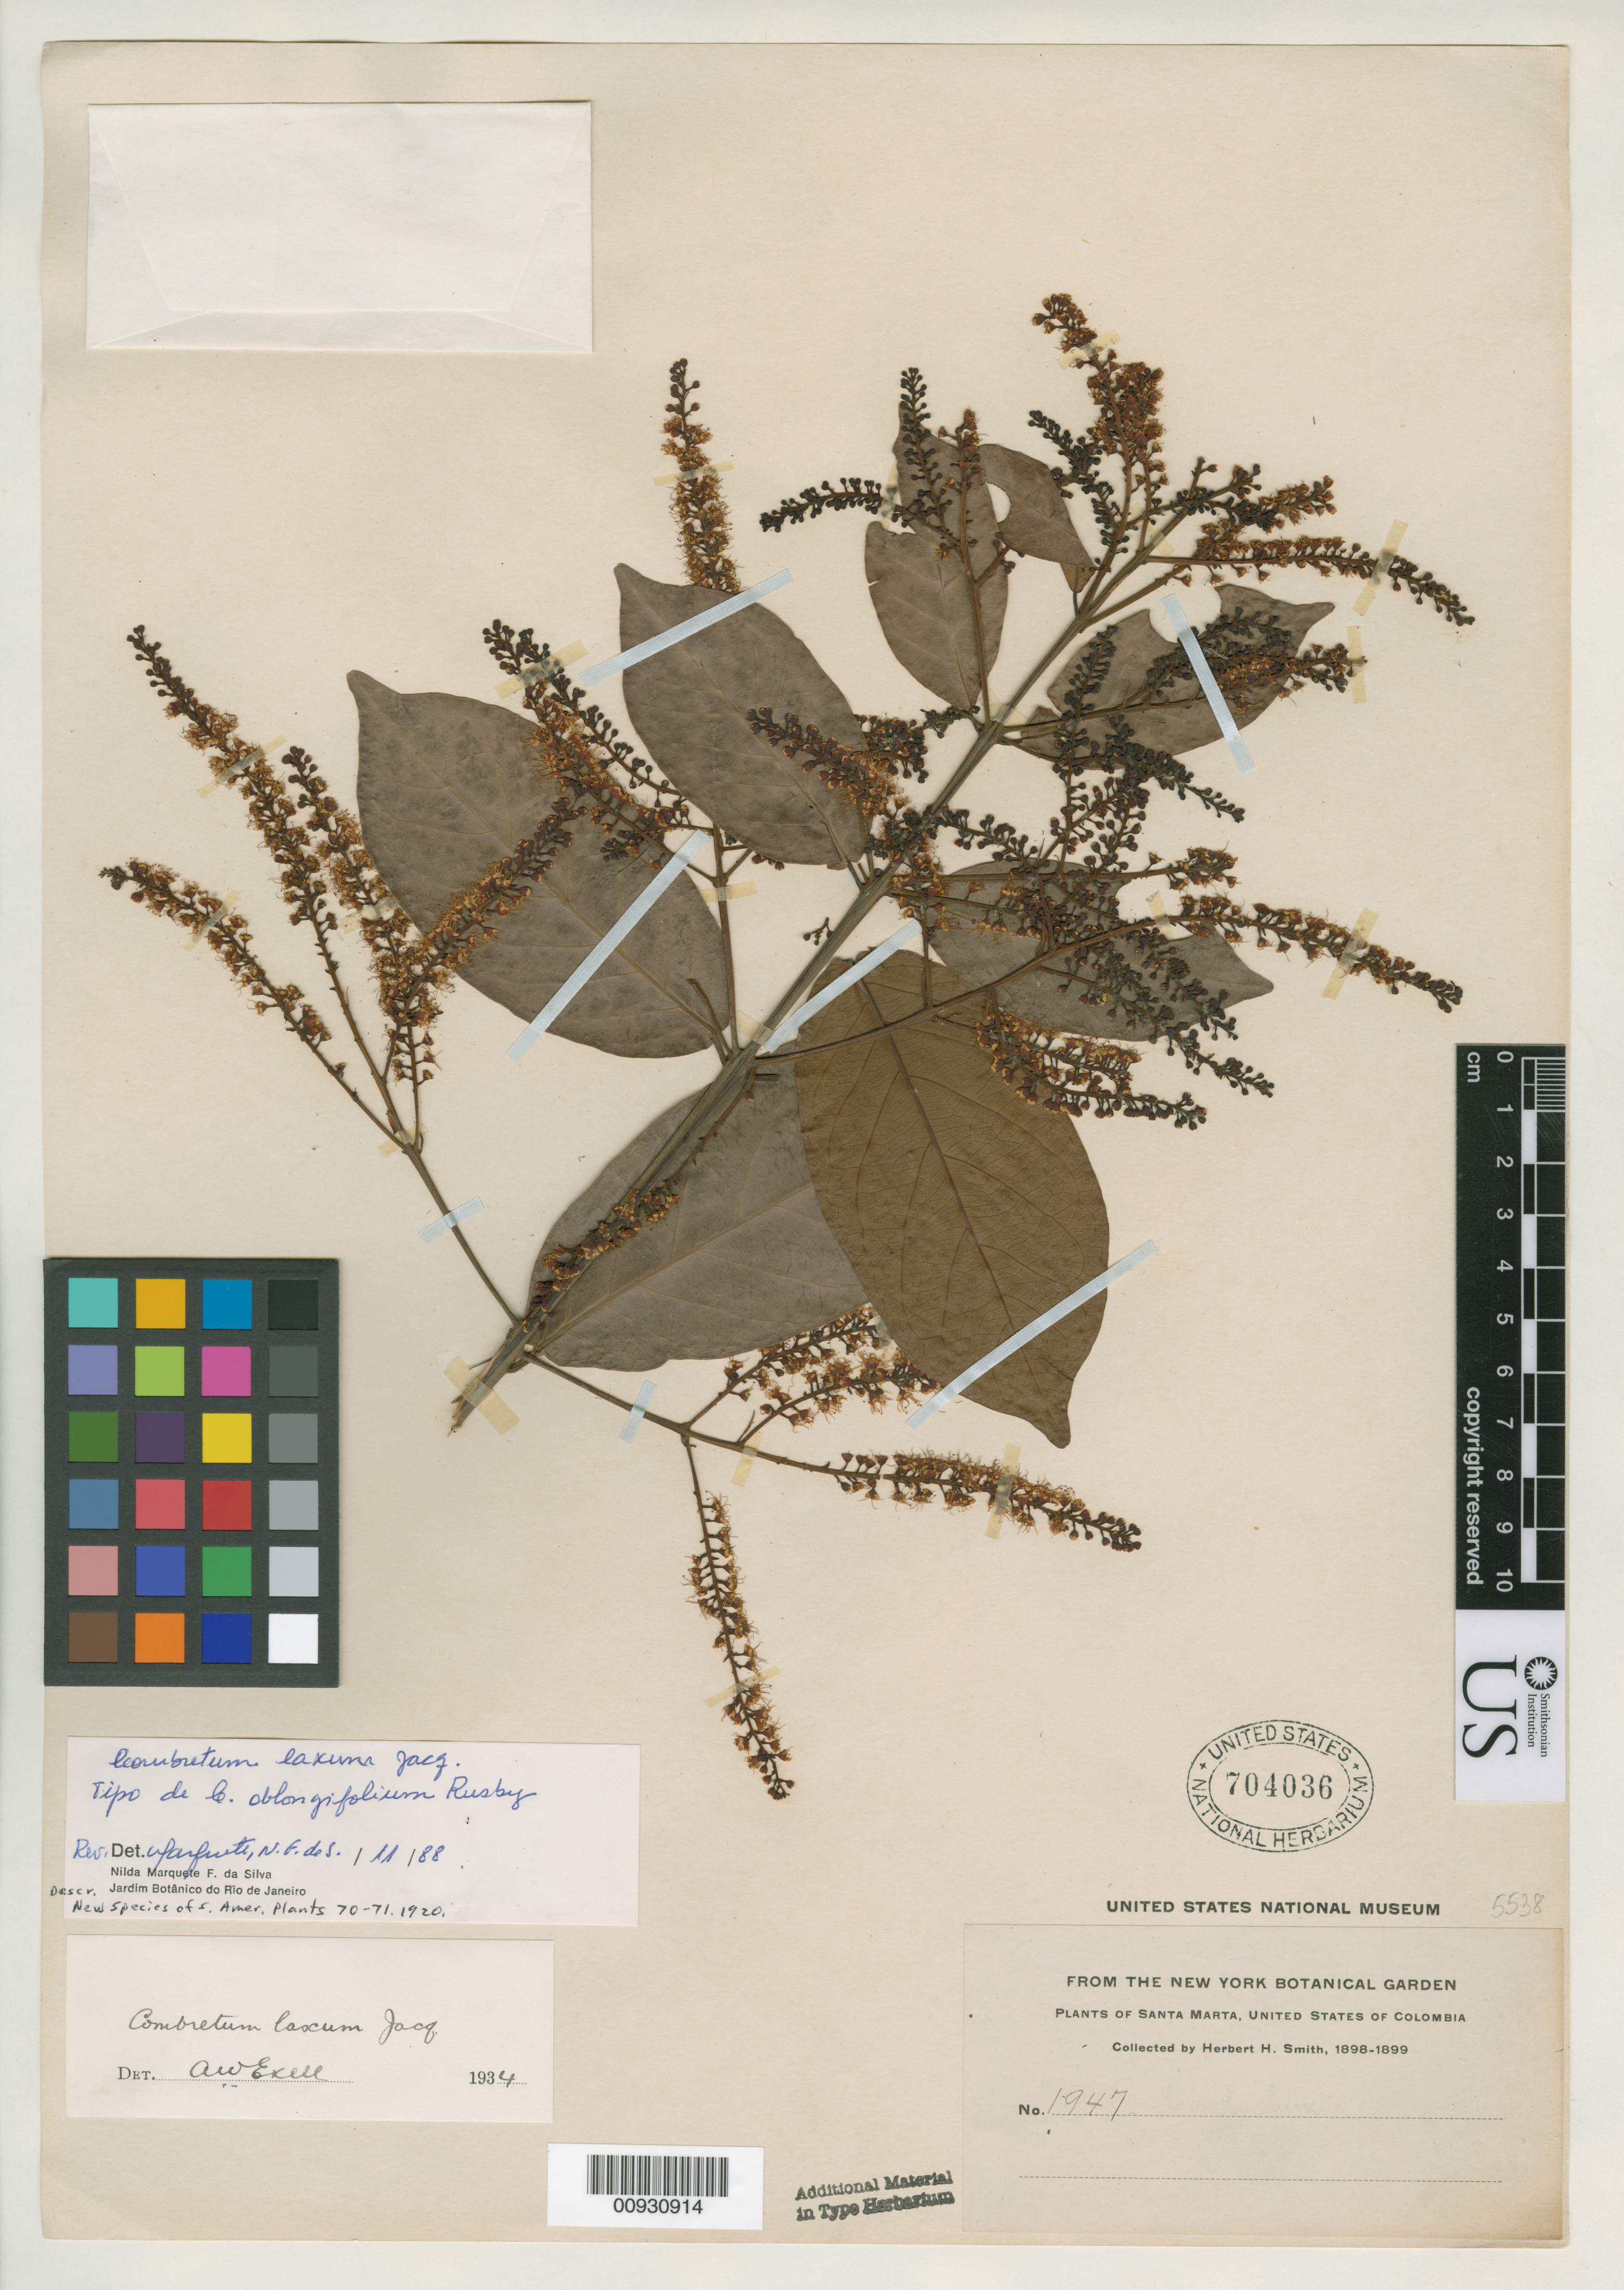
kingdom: Plantae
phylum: Tracheophyta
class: Magnoliopsida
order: Myrtales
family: Combretaceae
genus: Combretum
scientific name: Combretum oblongifolium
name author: Rusby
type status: Isotype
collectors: Herbert H. Smith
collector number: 1947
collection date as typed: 1898 to -- --- 1899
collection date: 1898/1899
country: Colombia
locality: Santa Marta.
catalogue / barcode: US 704036